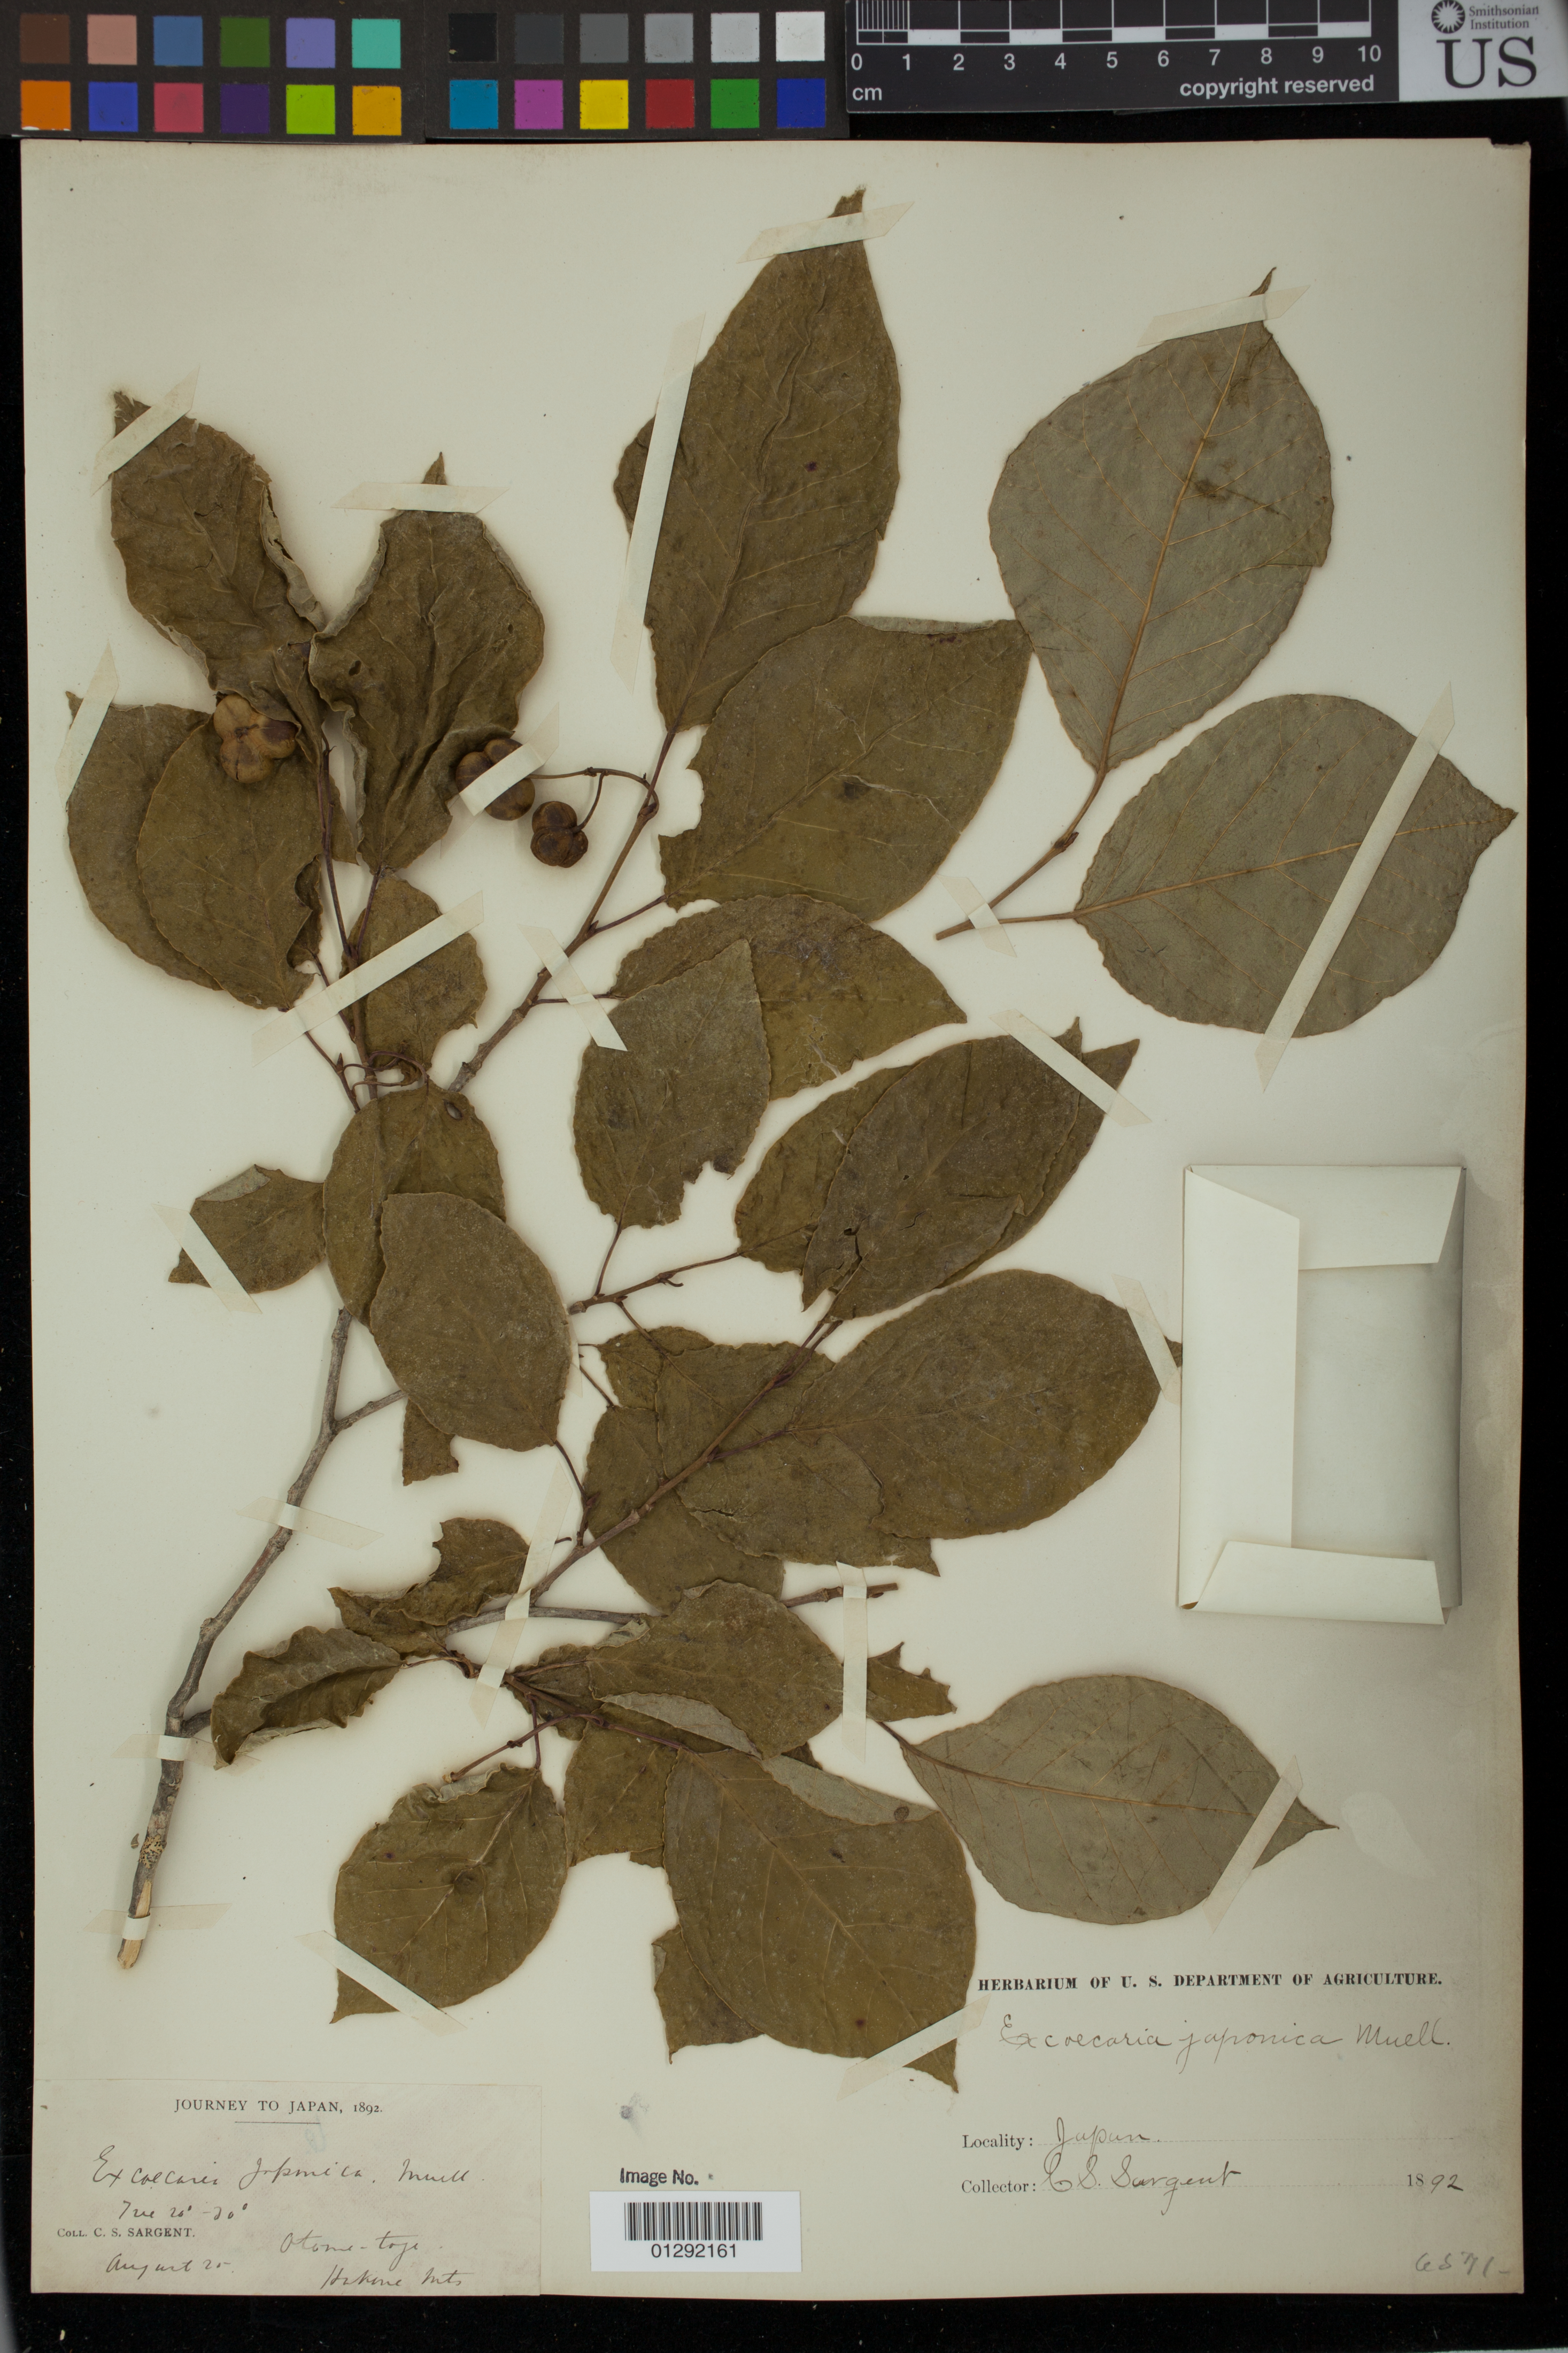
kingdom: Plantae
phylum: Tracheophyta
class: Magnoliopsida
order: Malpighiales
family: Euphorbiaceae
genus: Excoecaria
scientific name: Excoecaria japonica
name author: (Siebold & Zucc.) Müll. Arg.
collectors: C. S. Sargent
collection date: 1892-08-25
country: Japan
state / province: Kanagawa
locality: Otome-togi, Hakone mountains